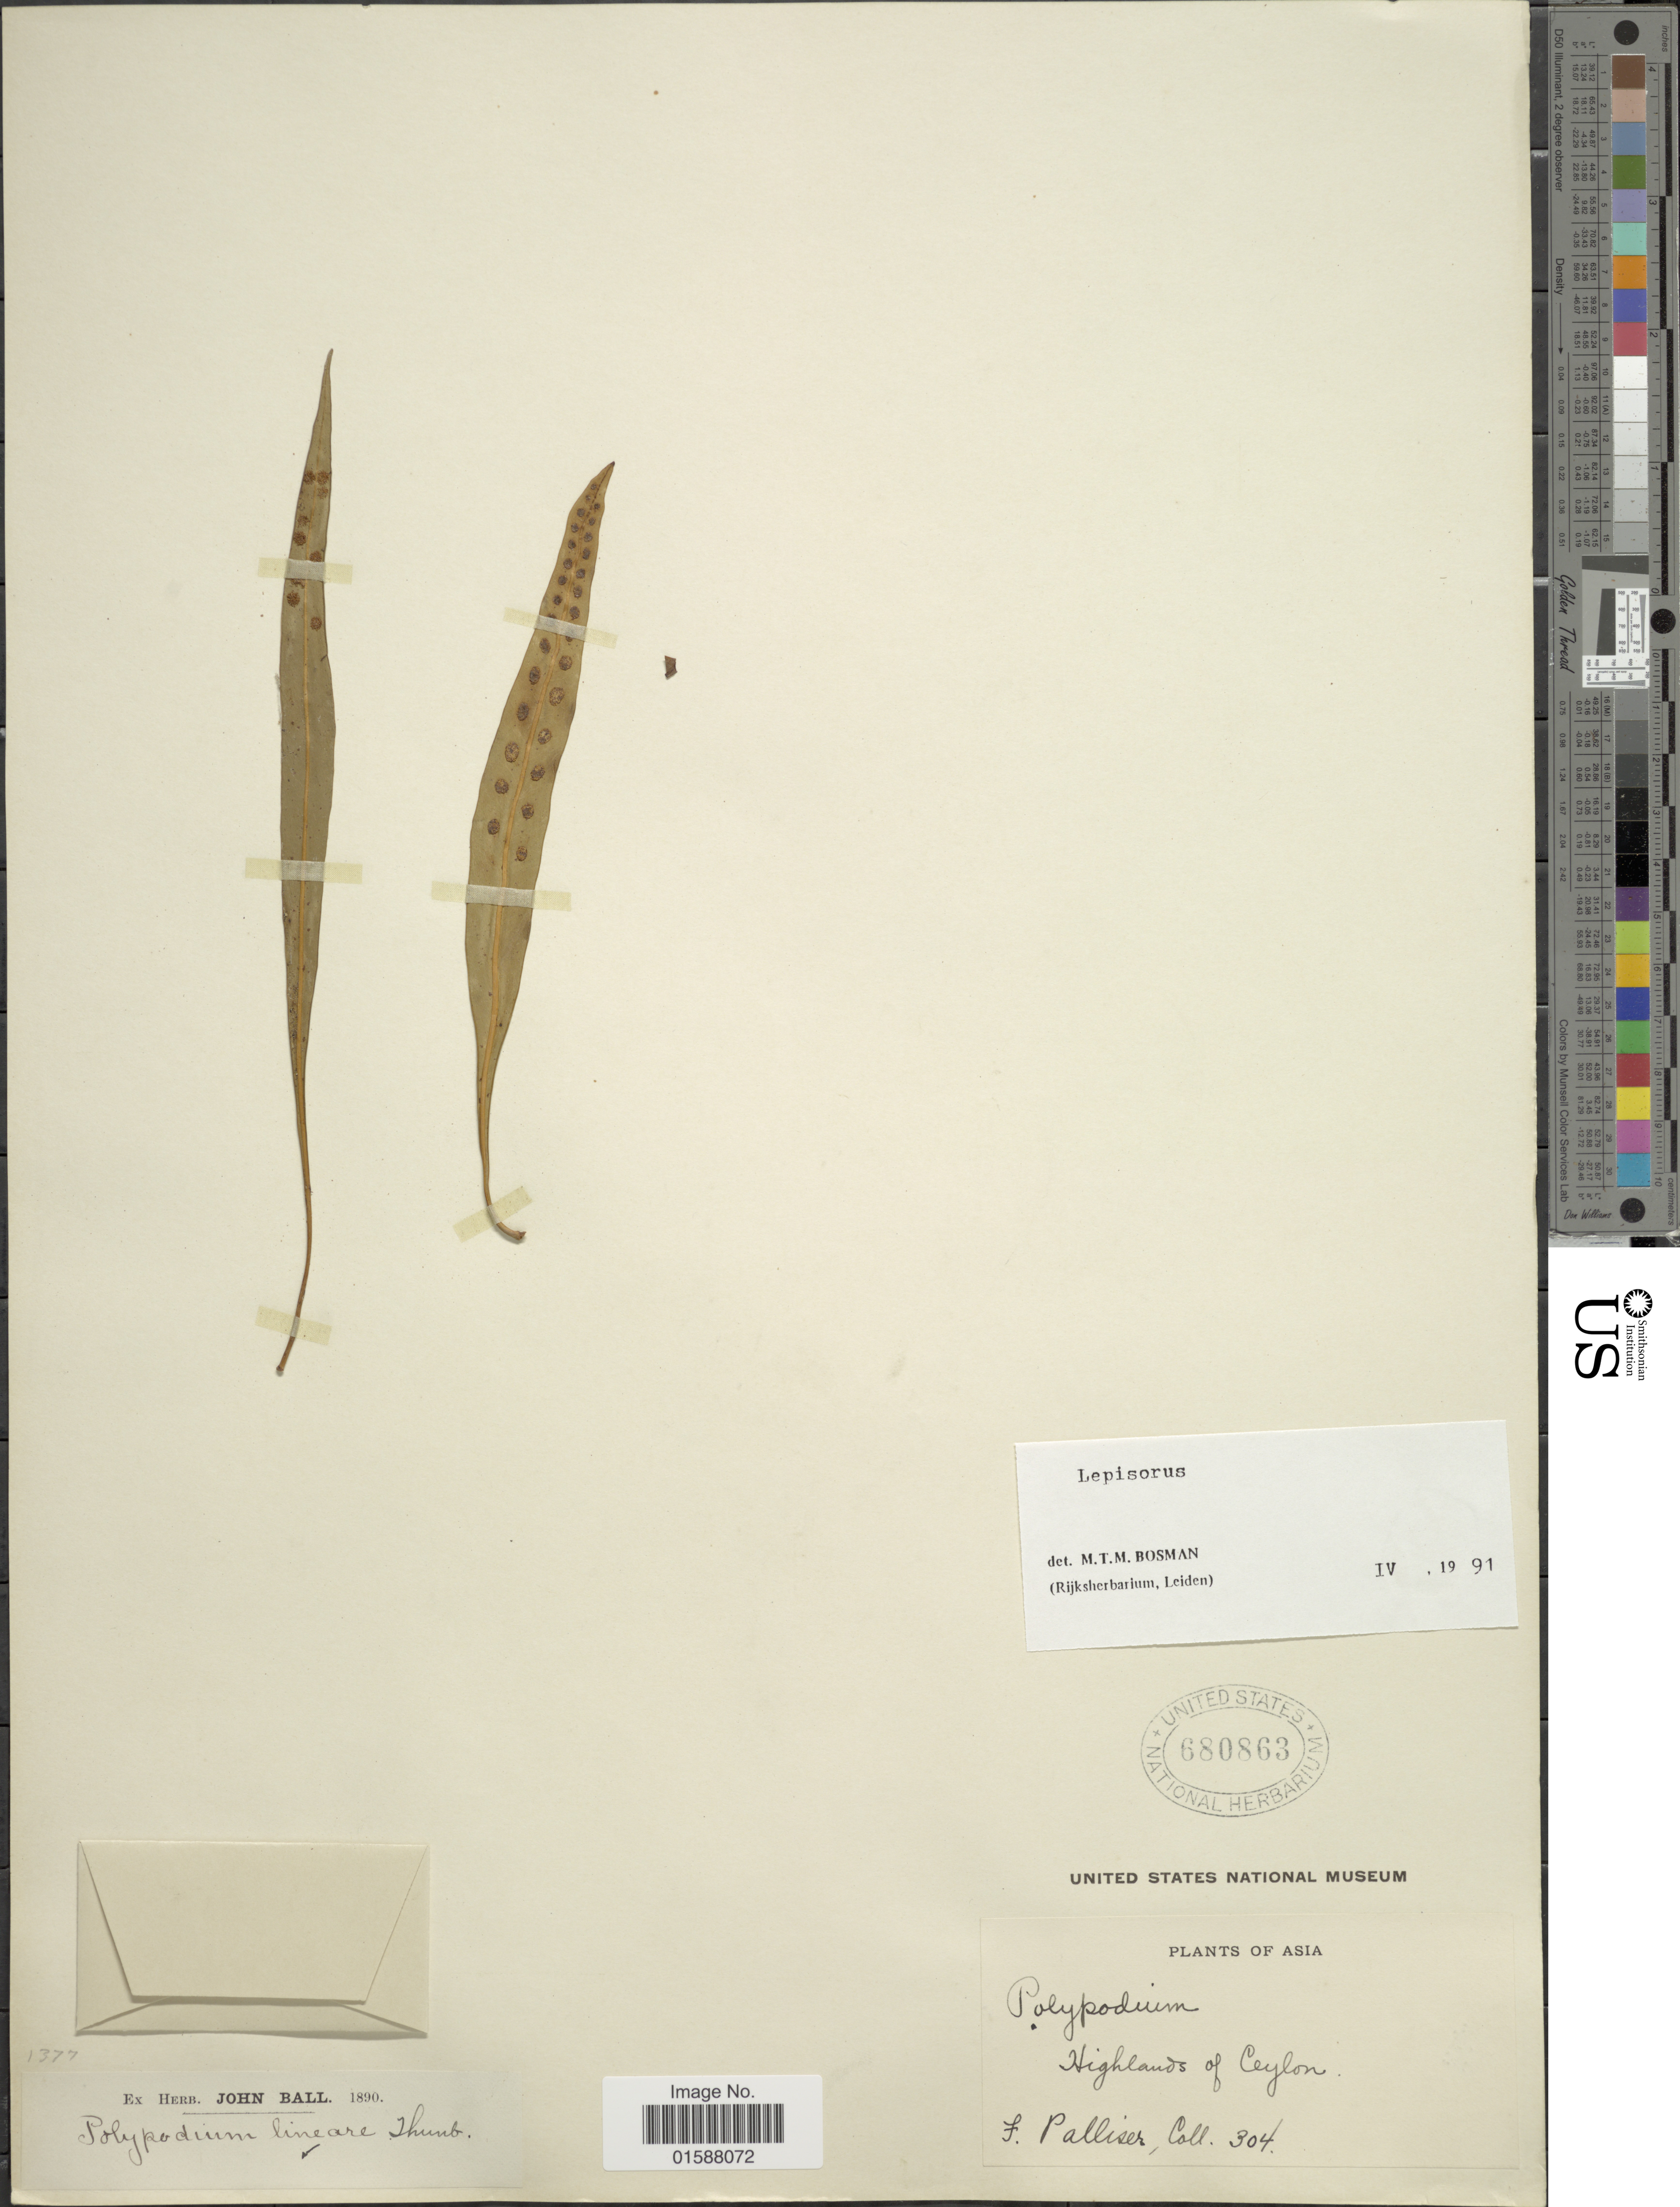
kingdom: Plantae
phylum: Tracheophyta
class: Polypodiopsida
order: Polypodiales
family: Polypodiaceae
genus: Lepisorus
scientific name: Lepisorus thunbergianus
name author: (Kaulf.) Ching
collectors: F. Palliser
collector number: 304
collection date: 1890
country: Sri Lanka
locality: Asia. Highlands of Ceylon [interpreted]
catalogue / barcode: US 680863